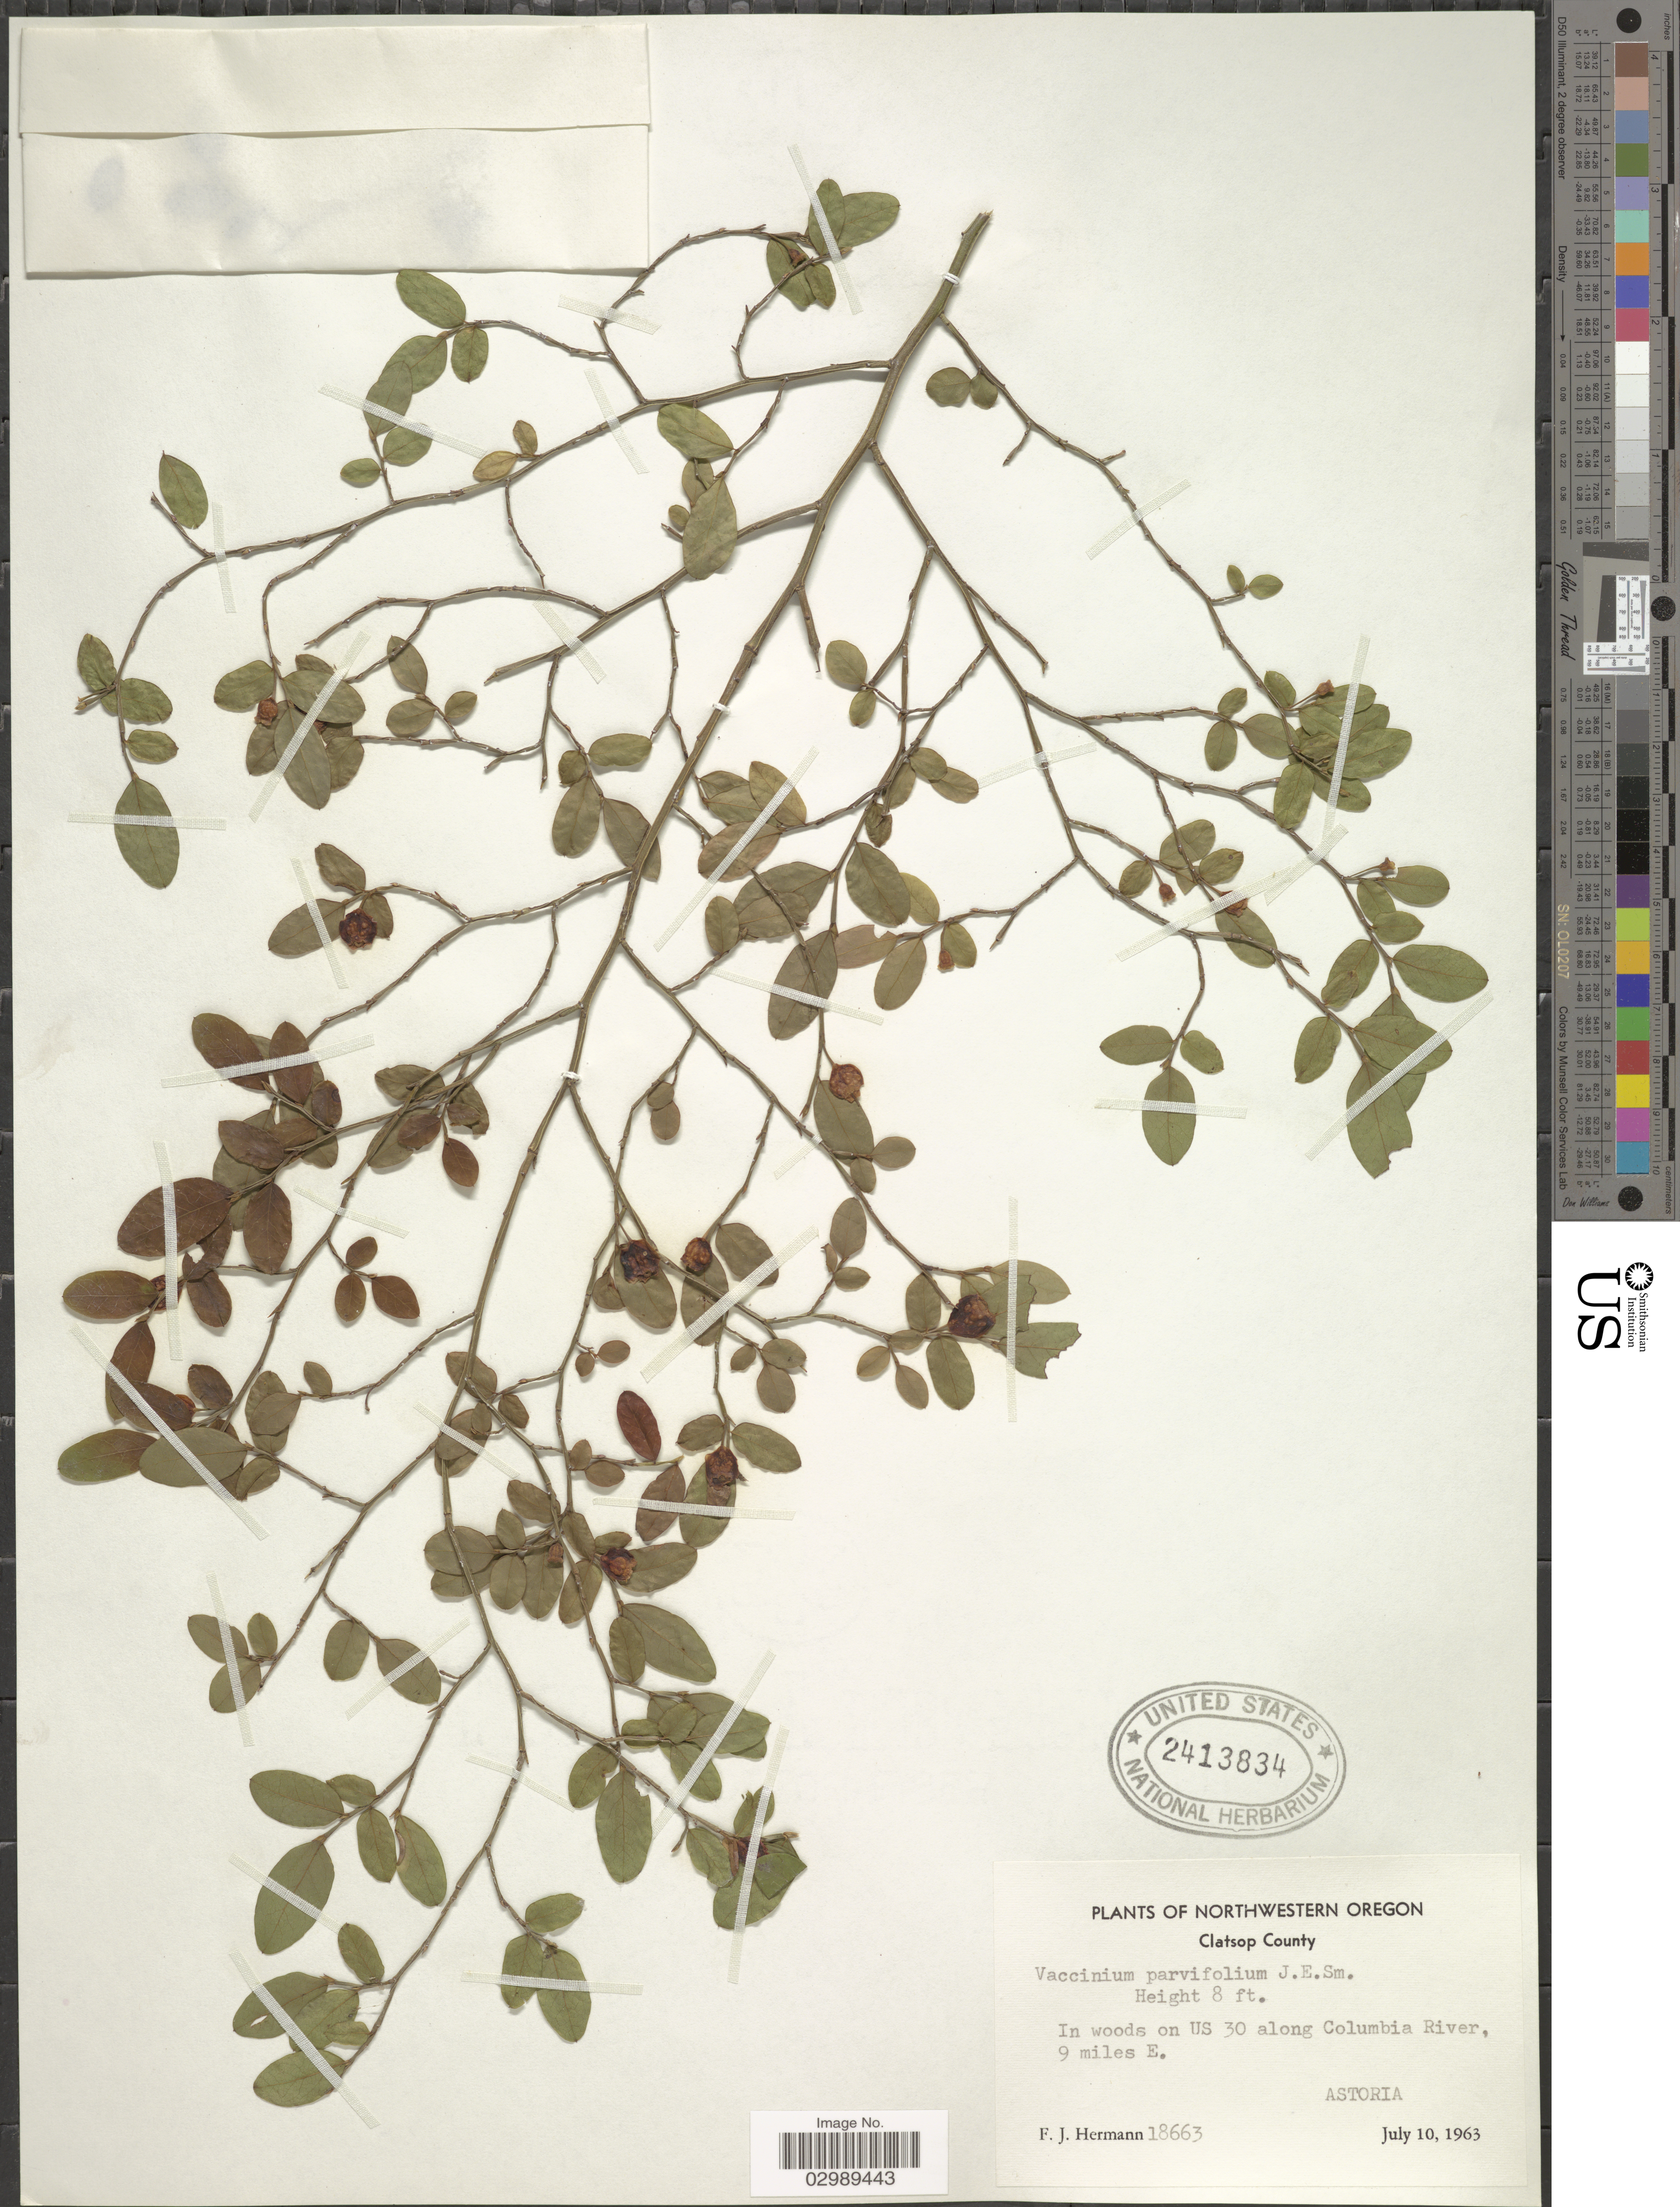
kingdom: Plantae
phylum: Tracheophyta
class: Magnoliopsida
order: Ericales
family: Ericaceae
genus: Vaccinium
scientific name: Vaccinium parvifolium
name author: Small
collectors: F. J. Hermann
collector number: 18663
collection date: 1963-07-10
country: United States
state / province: Oregon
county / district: Clatsop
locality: Northwestern Oregon, Clatsop County, In woods on US 30 along Columbia River, 9 miles E. Astoria.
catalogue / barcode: US 2413834